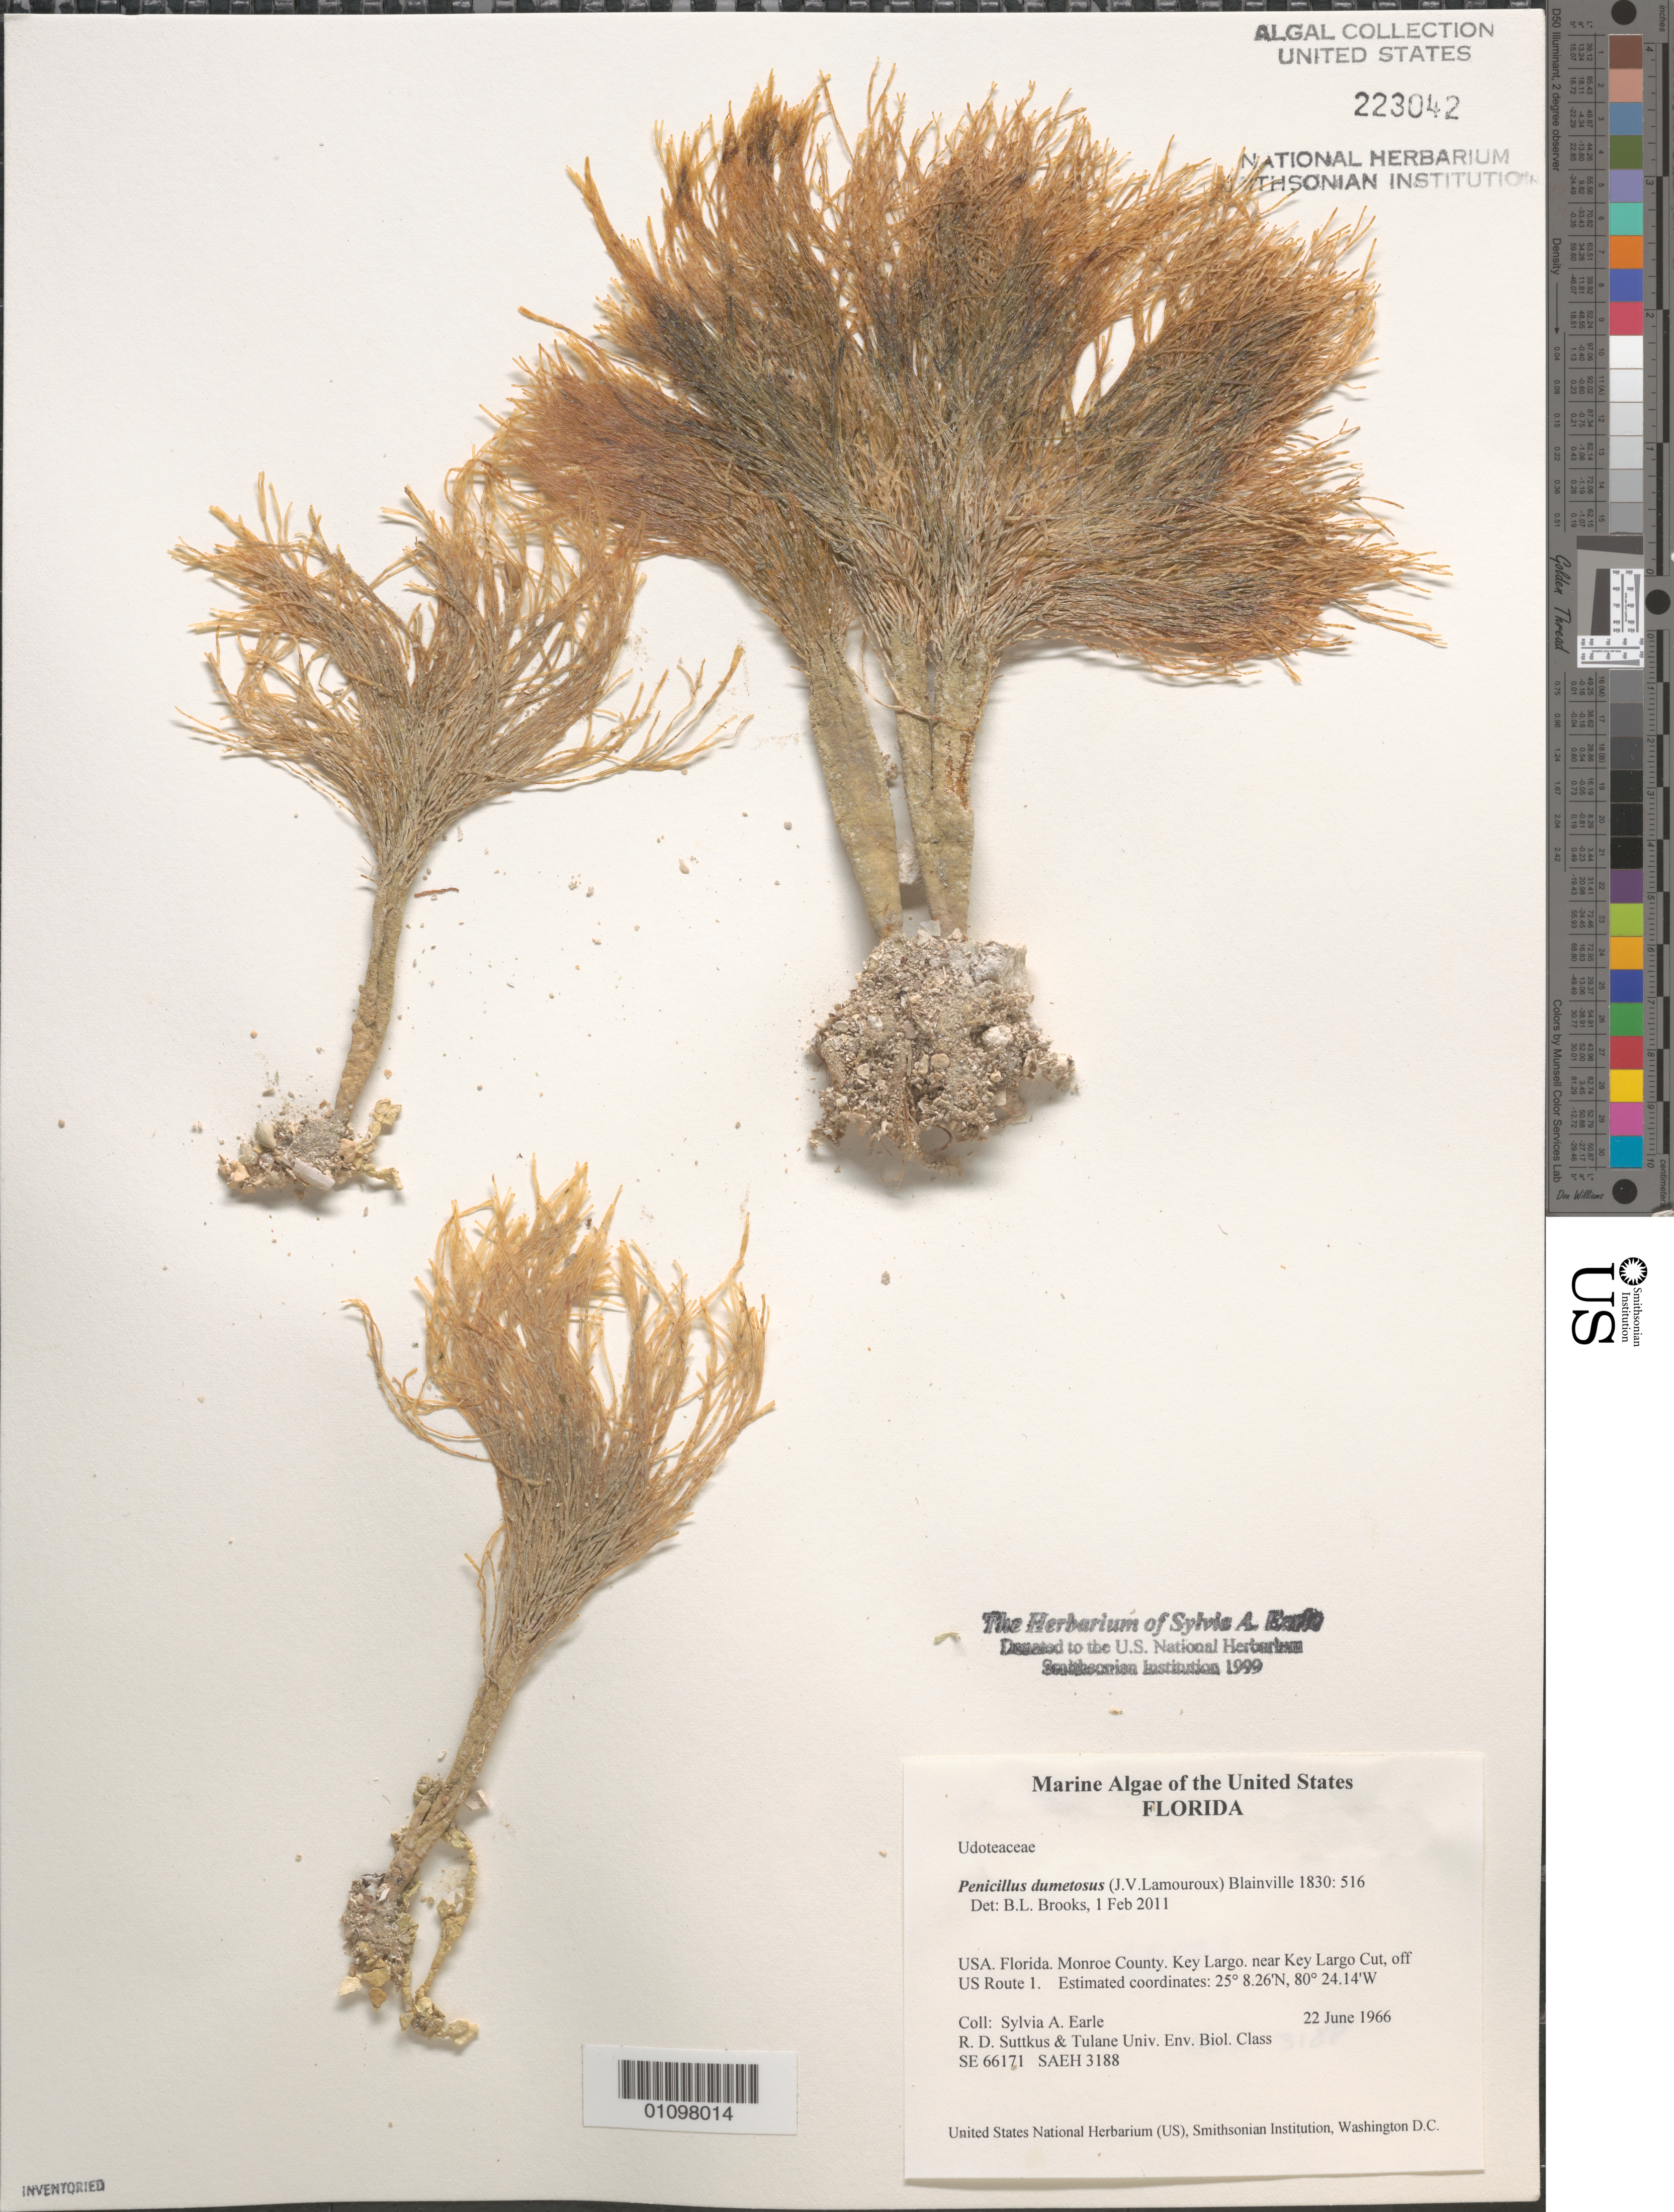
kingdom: Plantae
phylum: Chlorophyta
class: Ulvophyceae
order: Bryopsidales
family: Udoteaceae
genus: Penicillus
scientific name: Penicillus dumetosus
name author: (J.V.Lamouroux) Blainville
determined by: Brooks, B. L., (BOT), Smithsonian Institution - National Museum of Natural History (UNITED STATES)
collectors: S. A. Earle, R. Suttkus & Tulane Univ. Env. Biol. Class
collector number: SE 66171 & SAEH 3188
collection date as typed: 22 Jun 1966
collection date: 1966-06-22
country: United States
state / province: Florida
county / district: Monroe County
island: Key Largo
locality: Near Key Largo Cut, off US Route 1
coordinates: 25 8.26'N, 80 24.14'W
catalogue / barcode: US 223042